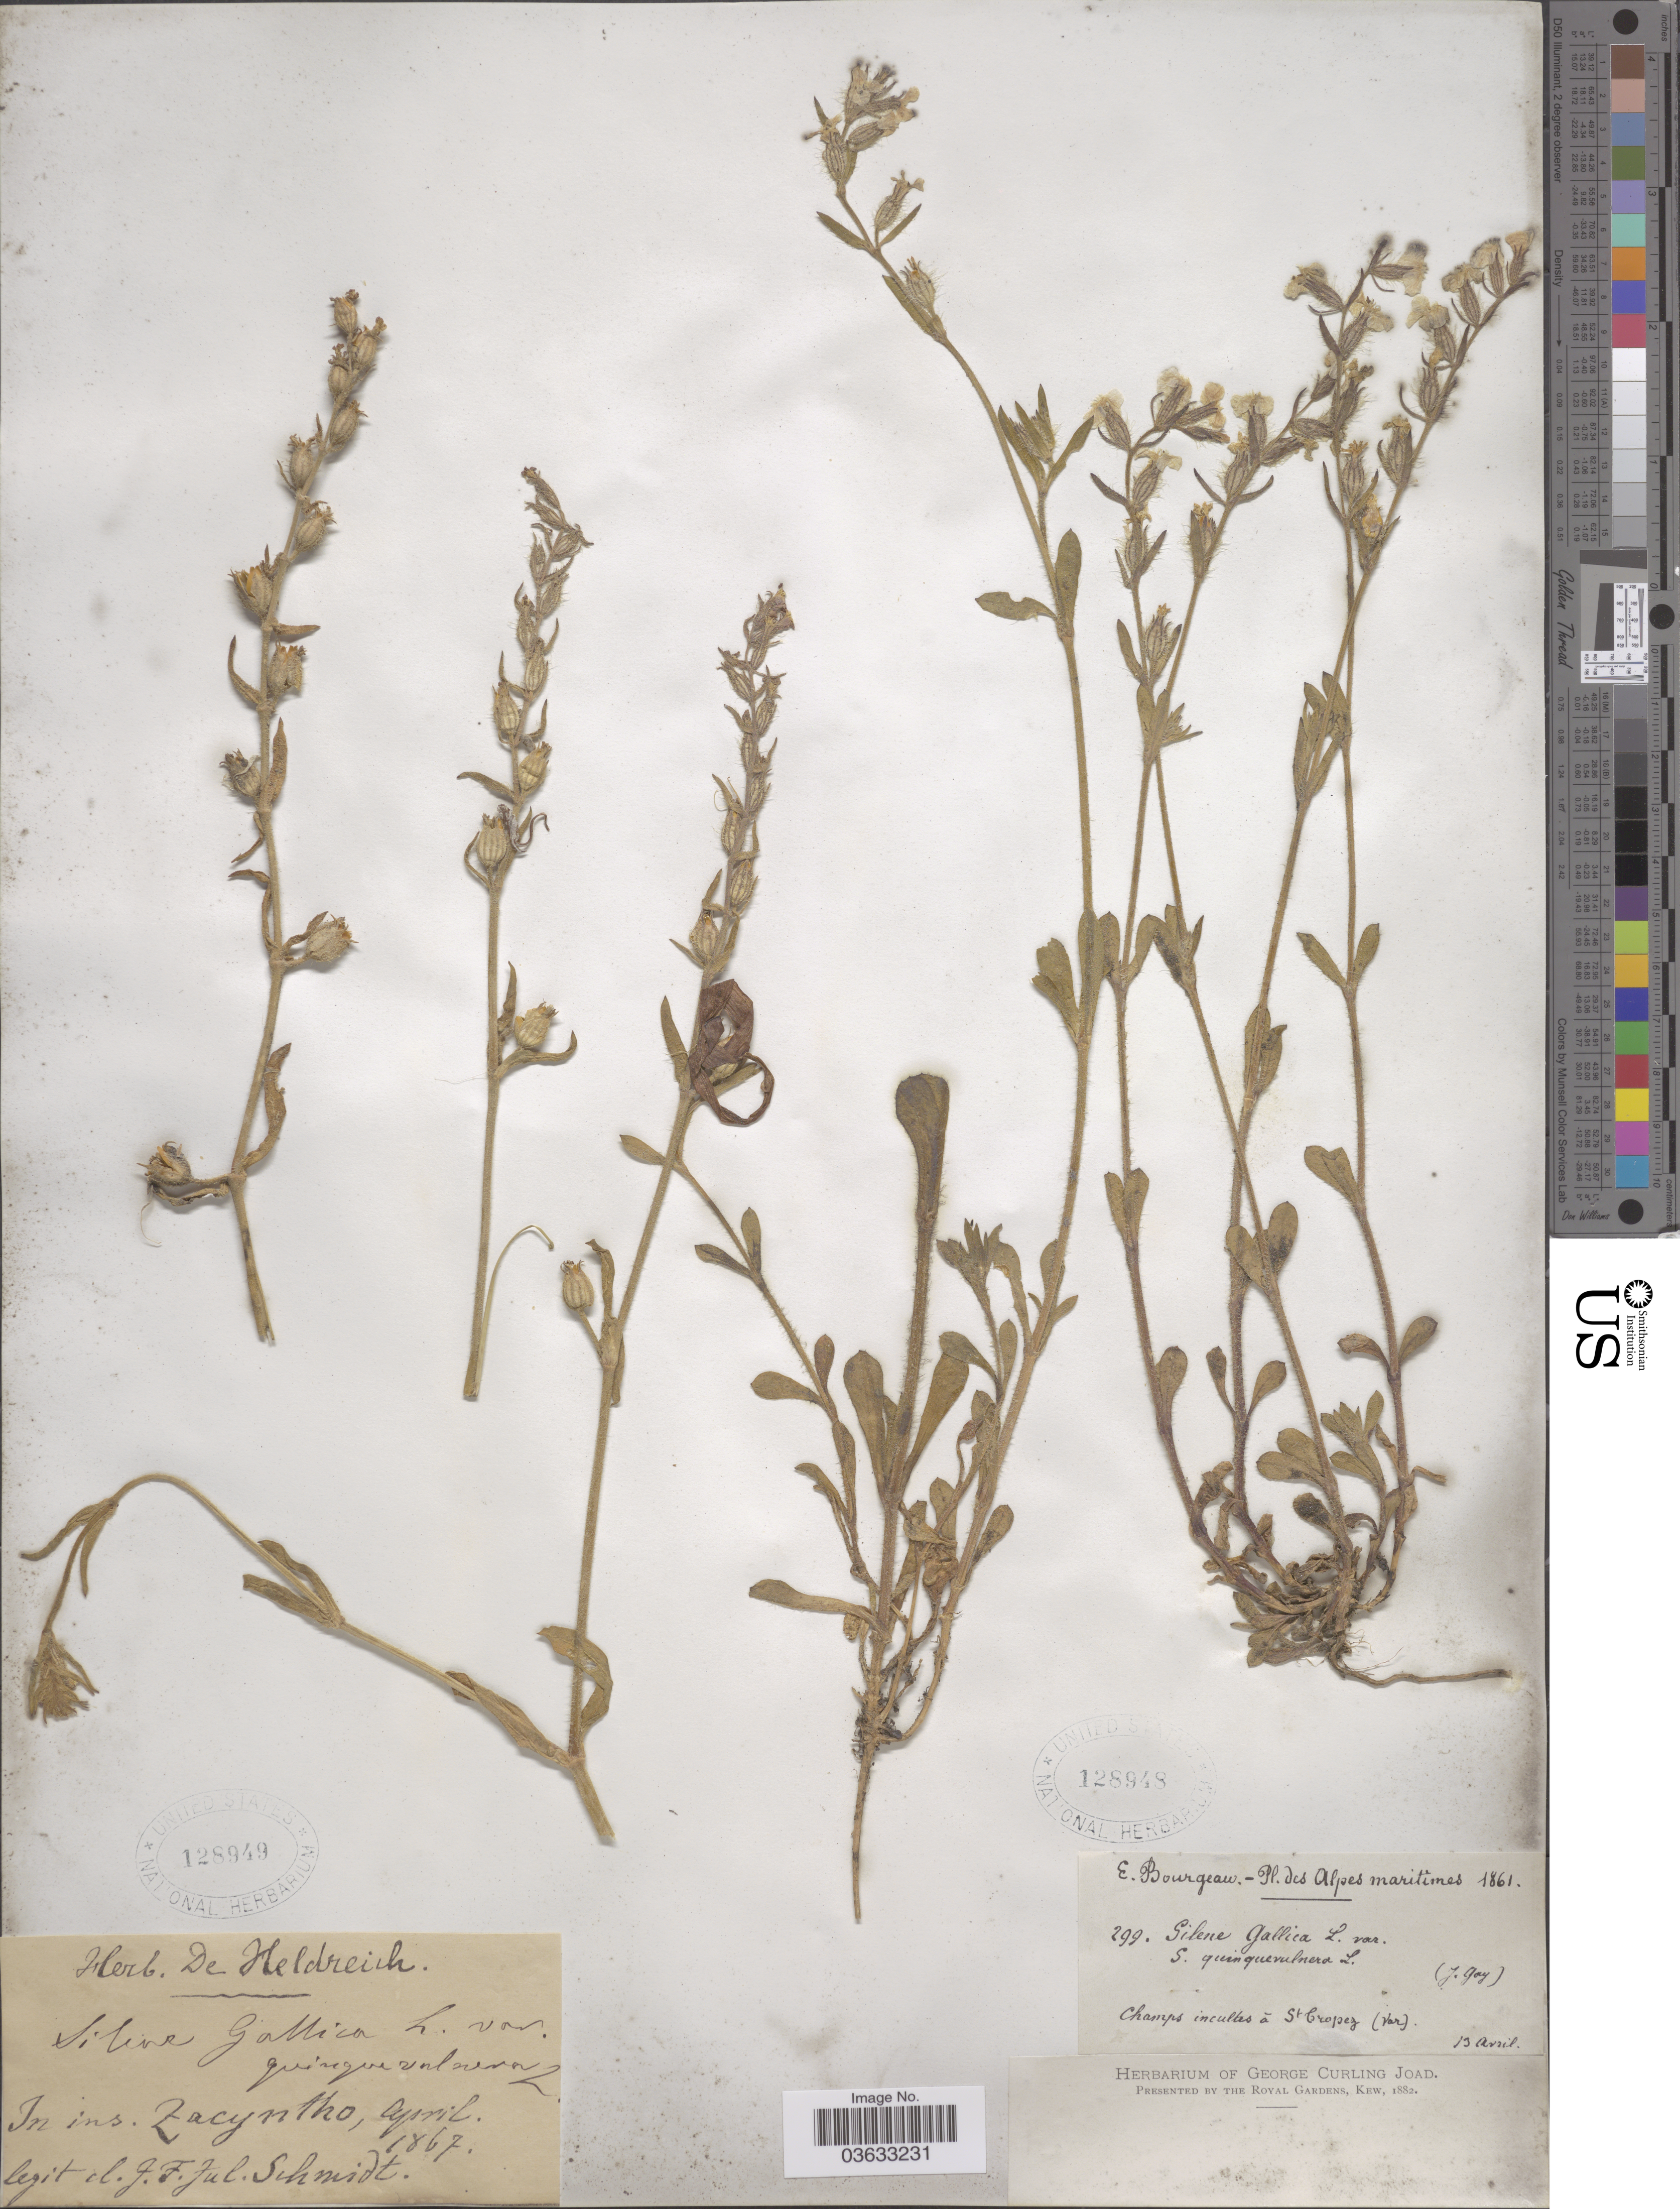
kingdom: Plantae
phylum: Tracheophyta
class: Magnoliopsida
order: Caryophyllales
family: Caryophyllaceae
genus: Silene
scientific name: Silene gallica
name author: L.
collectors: J. Schmidt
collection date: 1867-04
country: Greece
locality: In ins. Zacyntho.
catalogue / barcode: US 128949